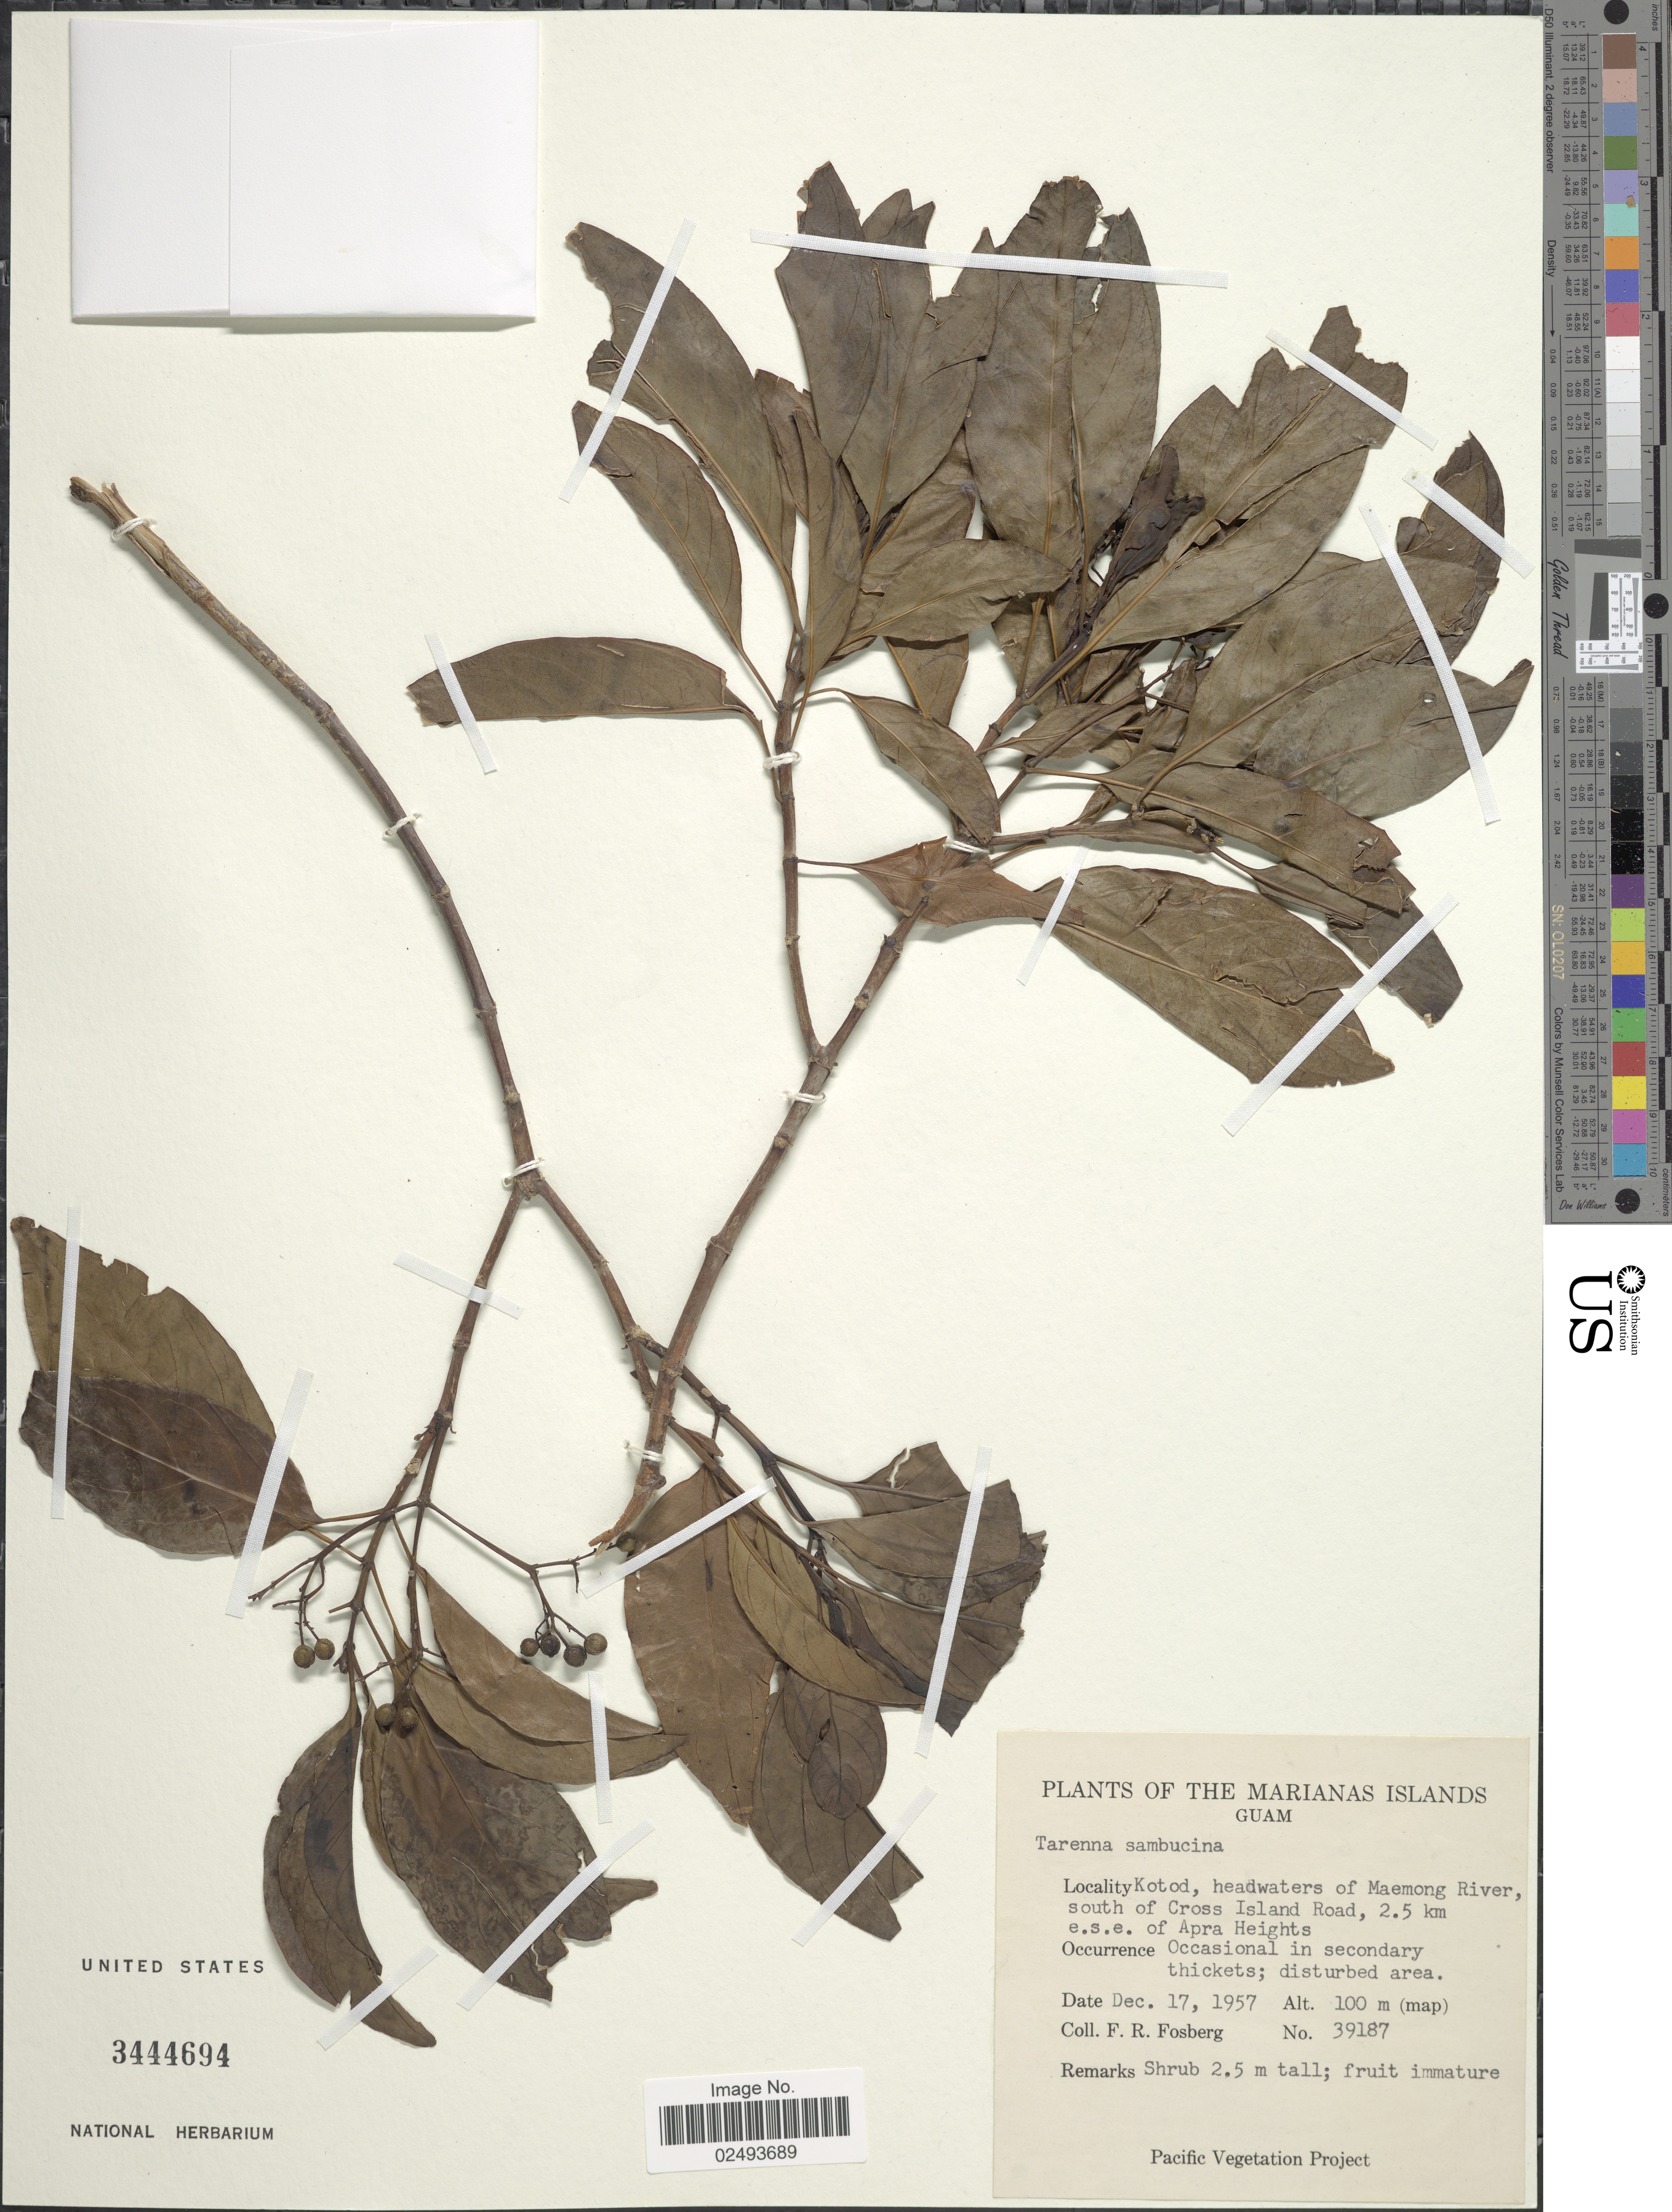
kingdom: Plantae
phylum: Tracheophyta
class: Magnoliopsida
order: Gentianales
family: Rubiaceae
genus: Tarenna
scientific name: Tarenna sambucina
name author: (G. Forst.) Drake ex Durand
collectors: F. R. Fosberg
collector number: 39187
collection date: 1957-12-17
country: Guam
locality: The Marianas Islands, Guam, Kotod, headwaters of Maemong River, south of Cross Island Road, 2.5 km e.s.e. of Apra Heights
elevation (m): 100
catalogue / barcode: US 3444694